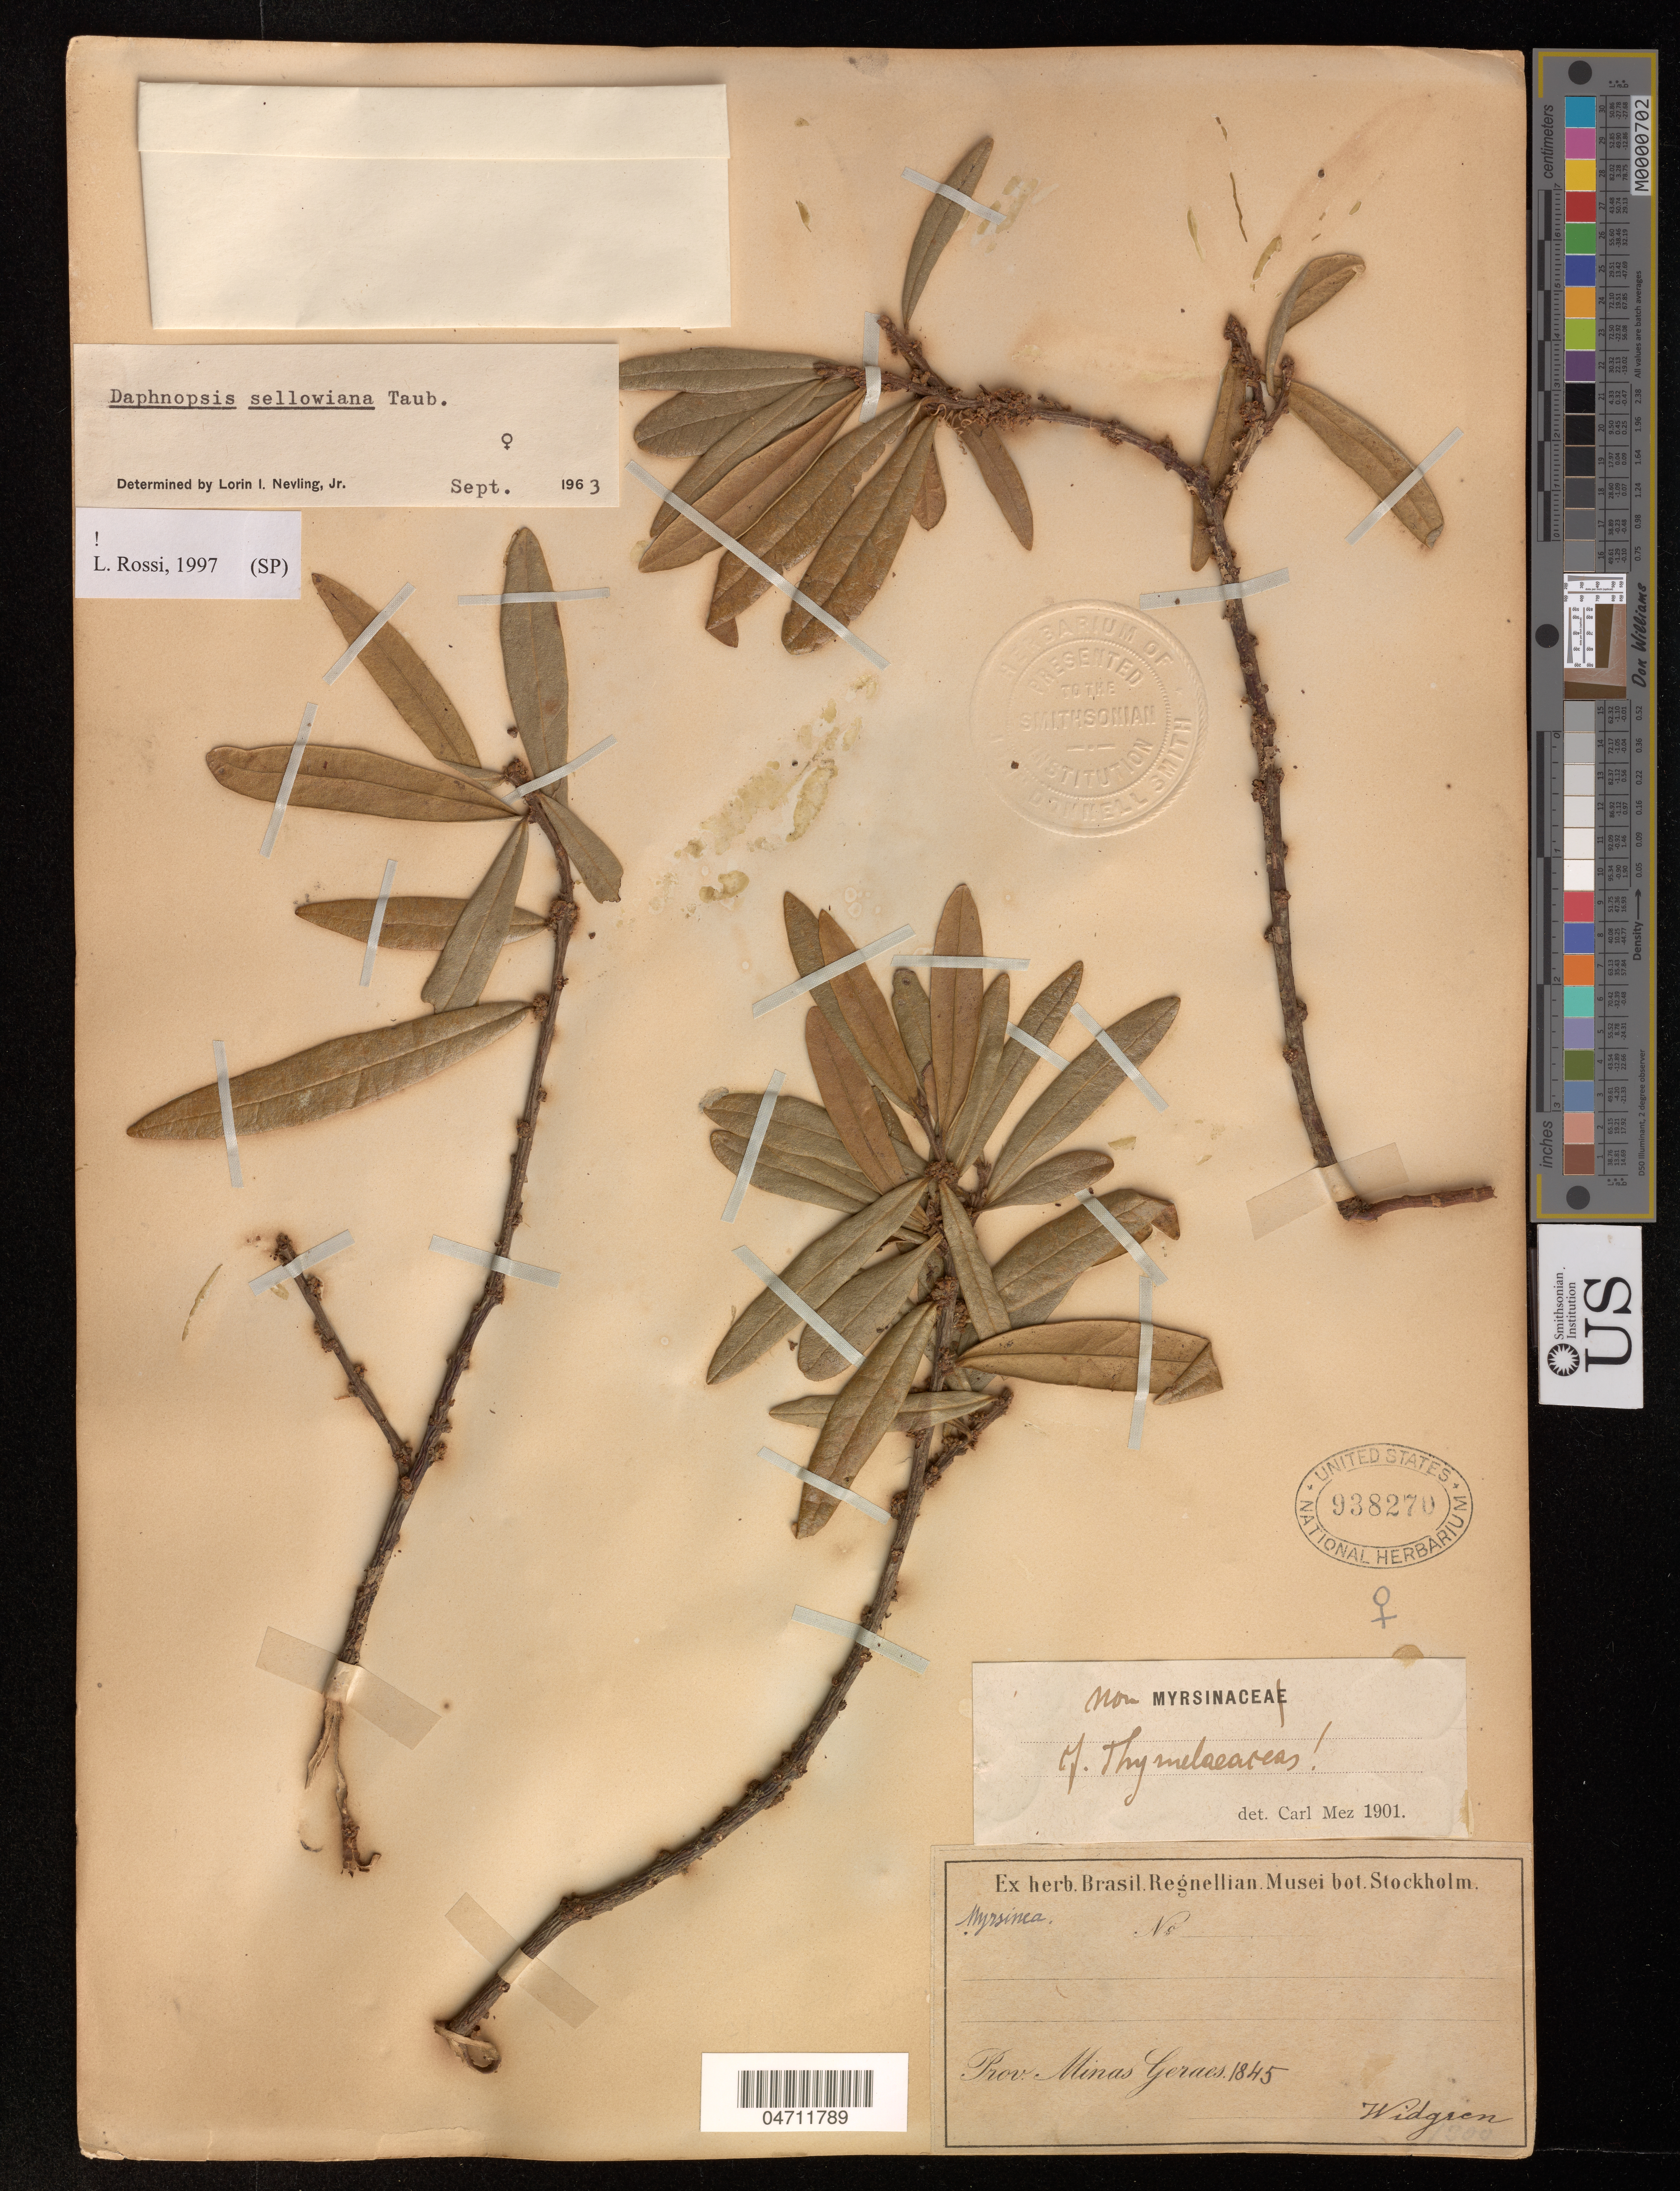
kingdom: Plantae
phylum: Tracheophyta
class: Magnoliopsida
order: Malvales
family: Thymelaeaceae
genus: Daphnopsis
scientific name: Daphnopsis sellowiana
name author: Taub.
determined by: Rossi, L.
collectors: -- Widgren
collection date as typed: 1845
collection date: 1845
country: Brazil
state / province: Minas Gerais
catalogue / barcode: US 938270